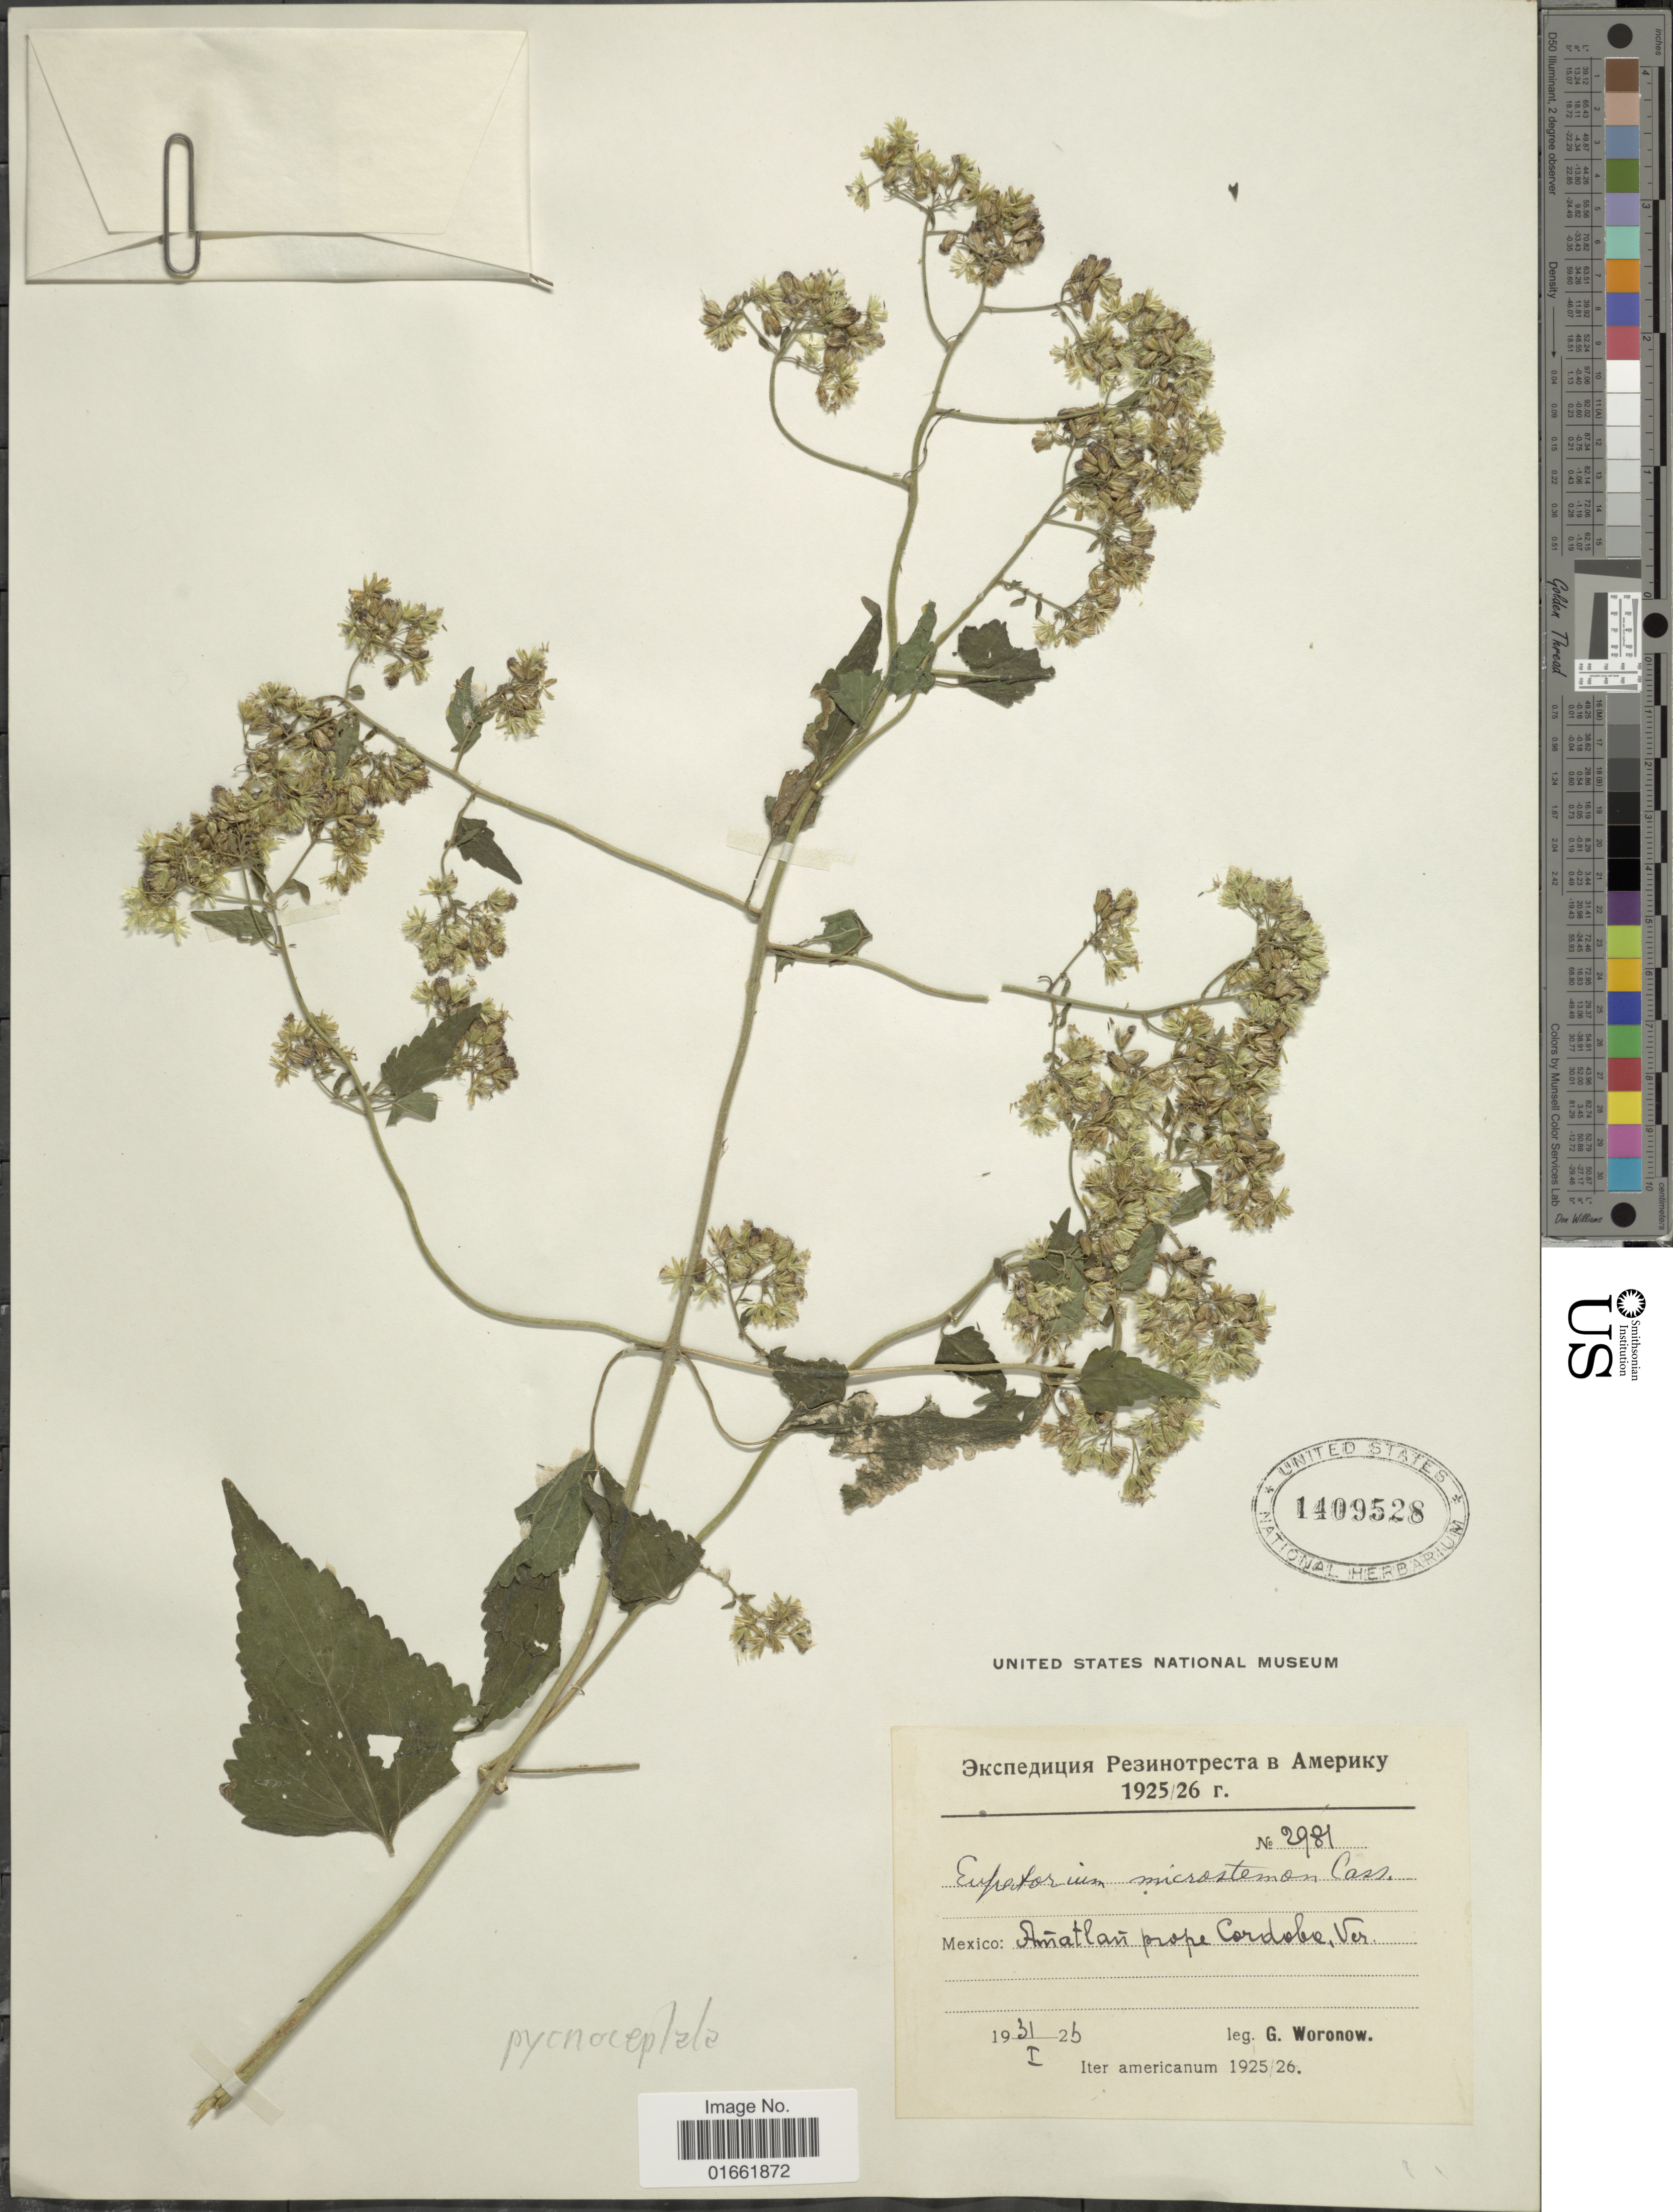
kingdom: Plantae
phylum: Tracheophyta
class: Magnoliopsida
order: Asterales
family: Asteraceae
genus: Fleischmannia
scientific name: Fleischmannia pycnocephala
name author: (Less.) R.M. King & H. Rob.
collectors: G. Woronow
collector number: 2981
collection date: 1926-01-31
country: Mexico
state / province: Veracruz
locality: Mexico: Amatlan prope Cordoba, Ver.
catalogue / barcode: US 1409528